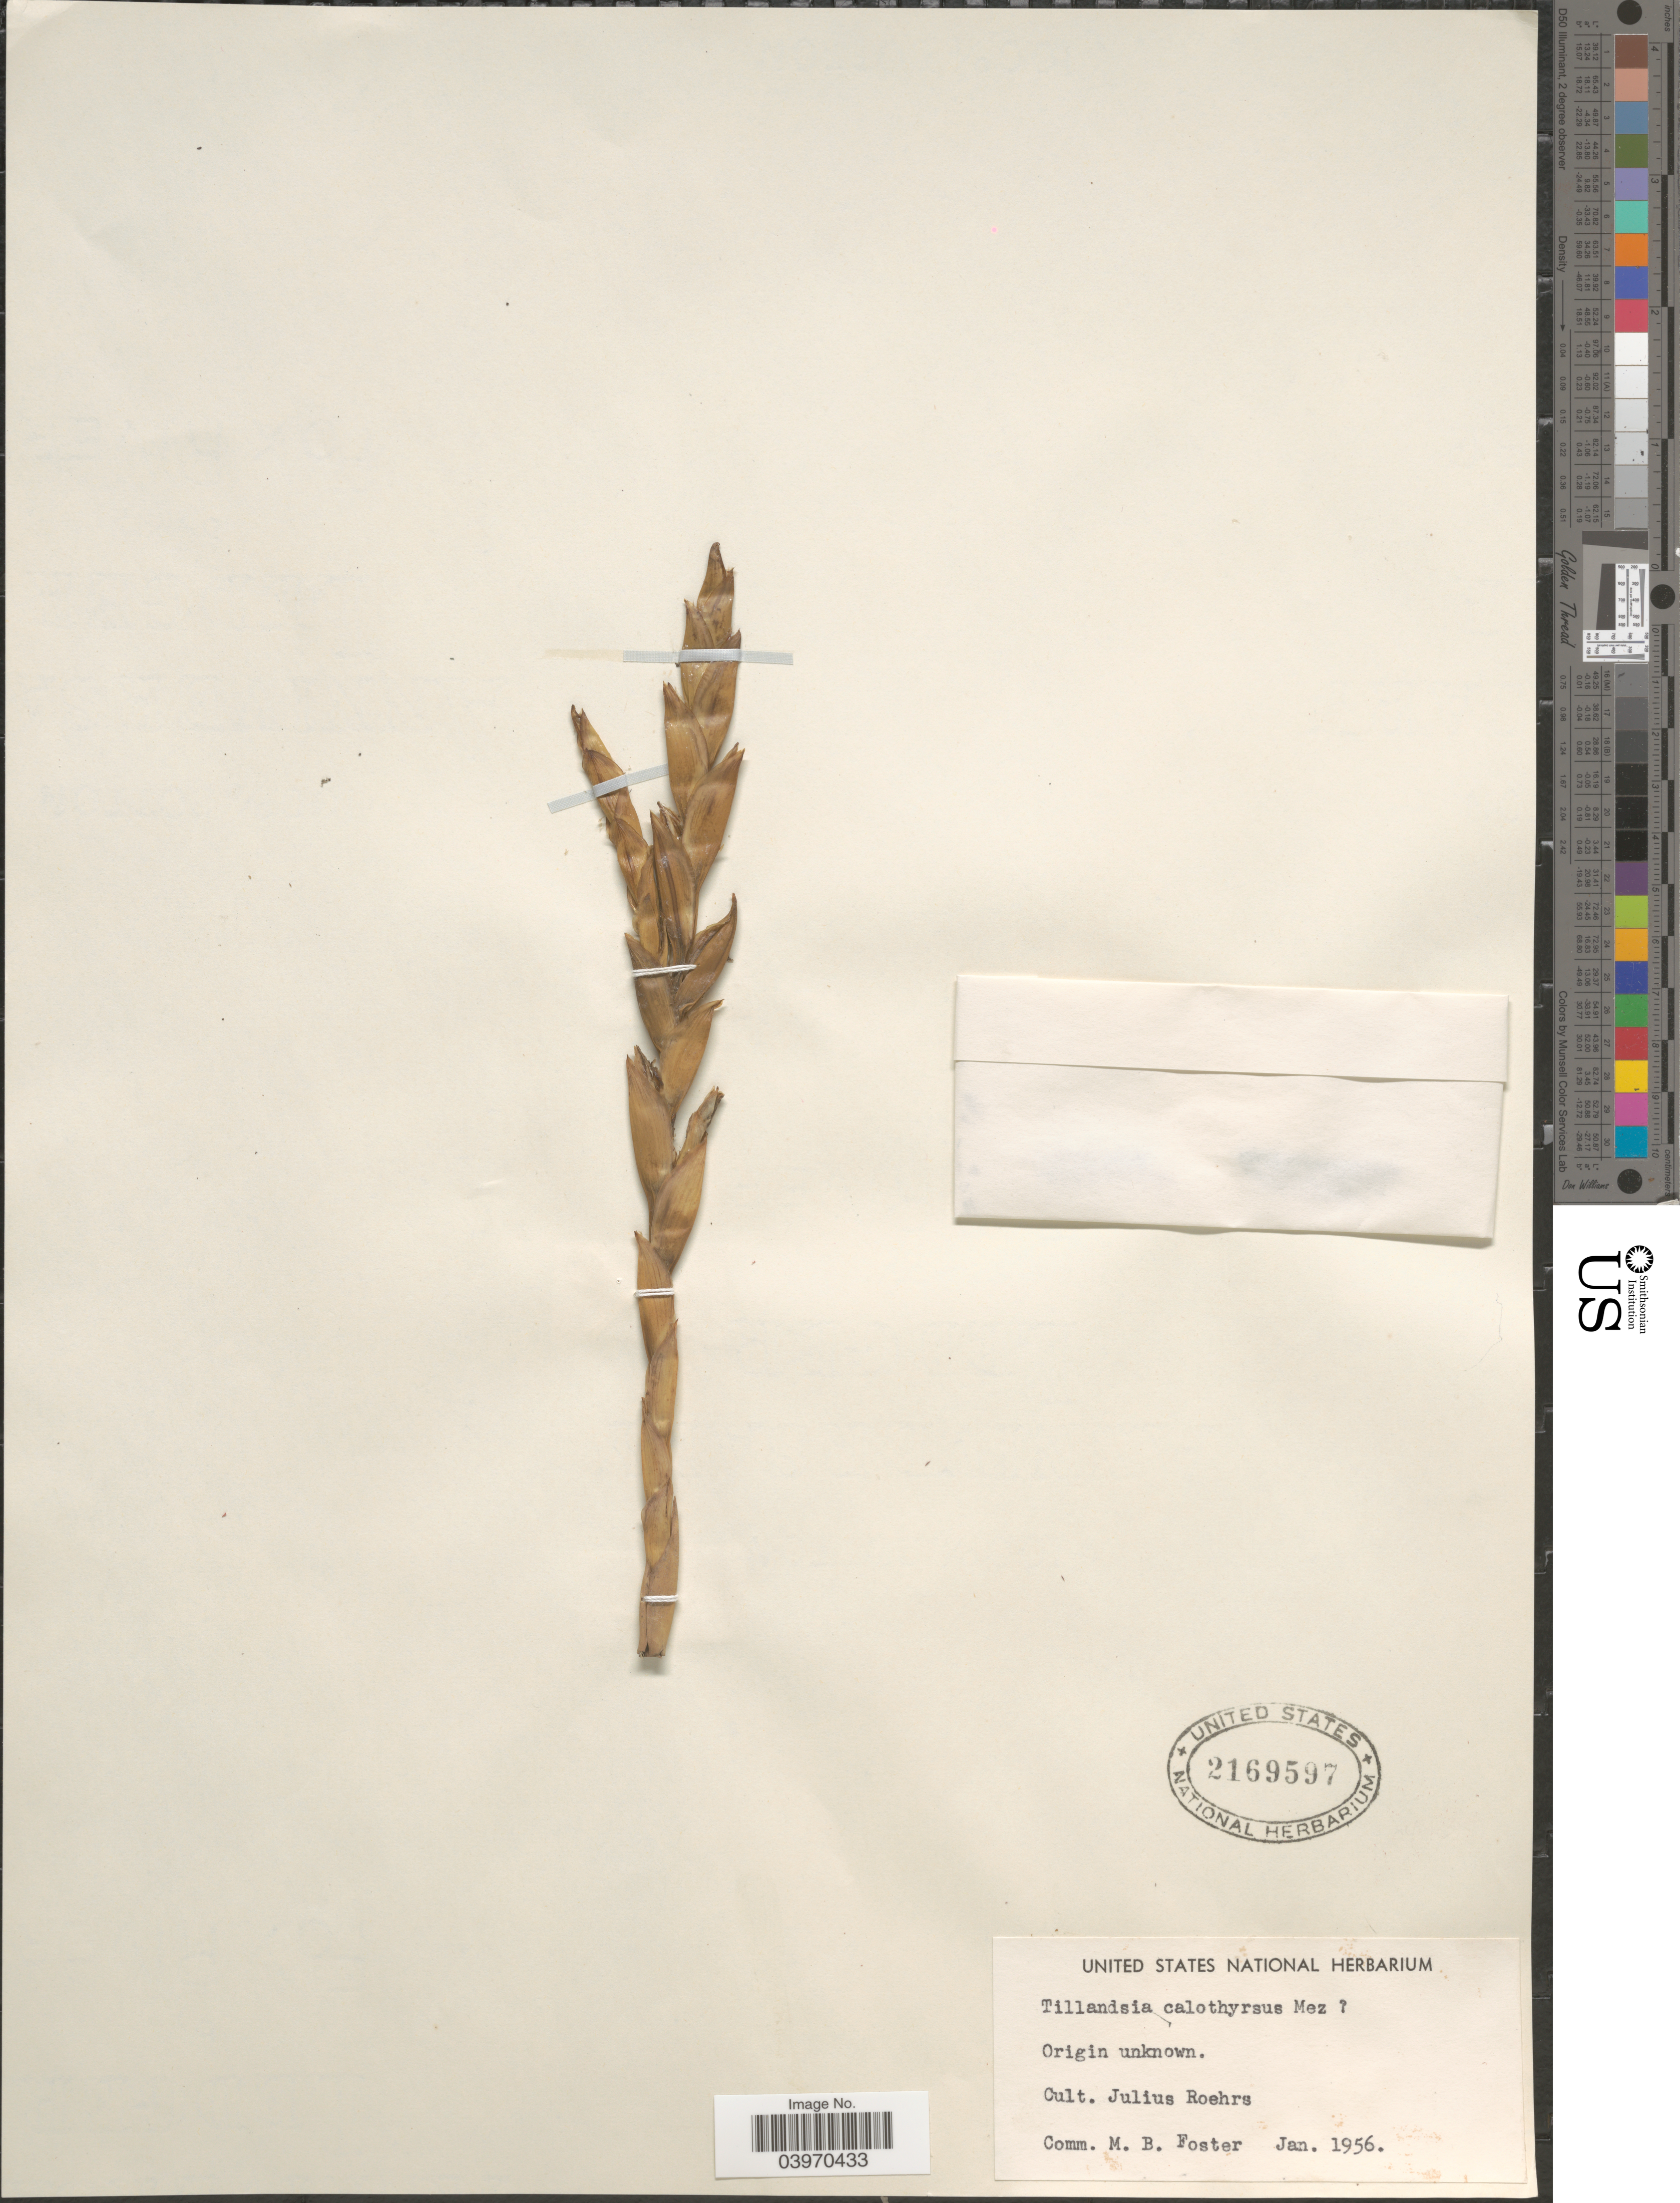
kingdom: Plantae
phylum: Tracheophyta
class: Liliopsida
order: Poales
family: Bromeliaceae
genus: Tillandsia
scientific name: Tillandsia calothyrsus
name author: Mez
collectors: J. Roehrs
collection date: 1956-01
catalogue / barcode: US 2169597